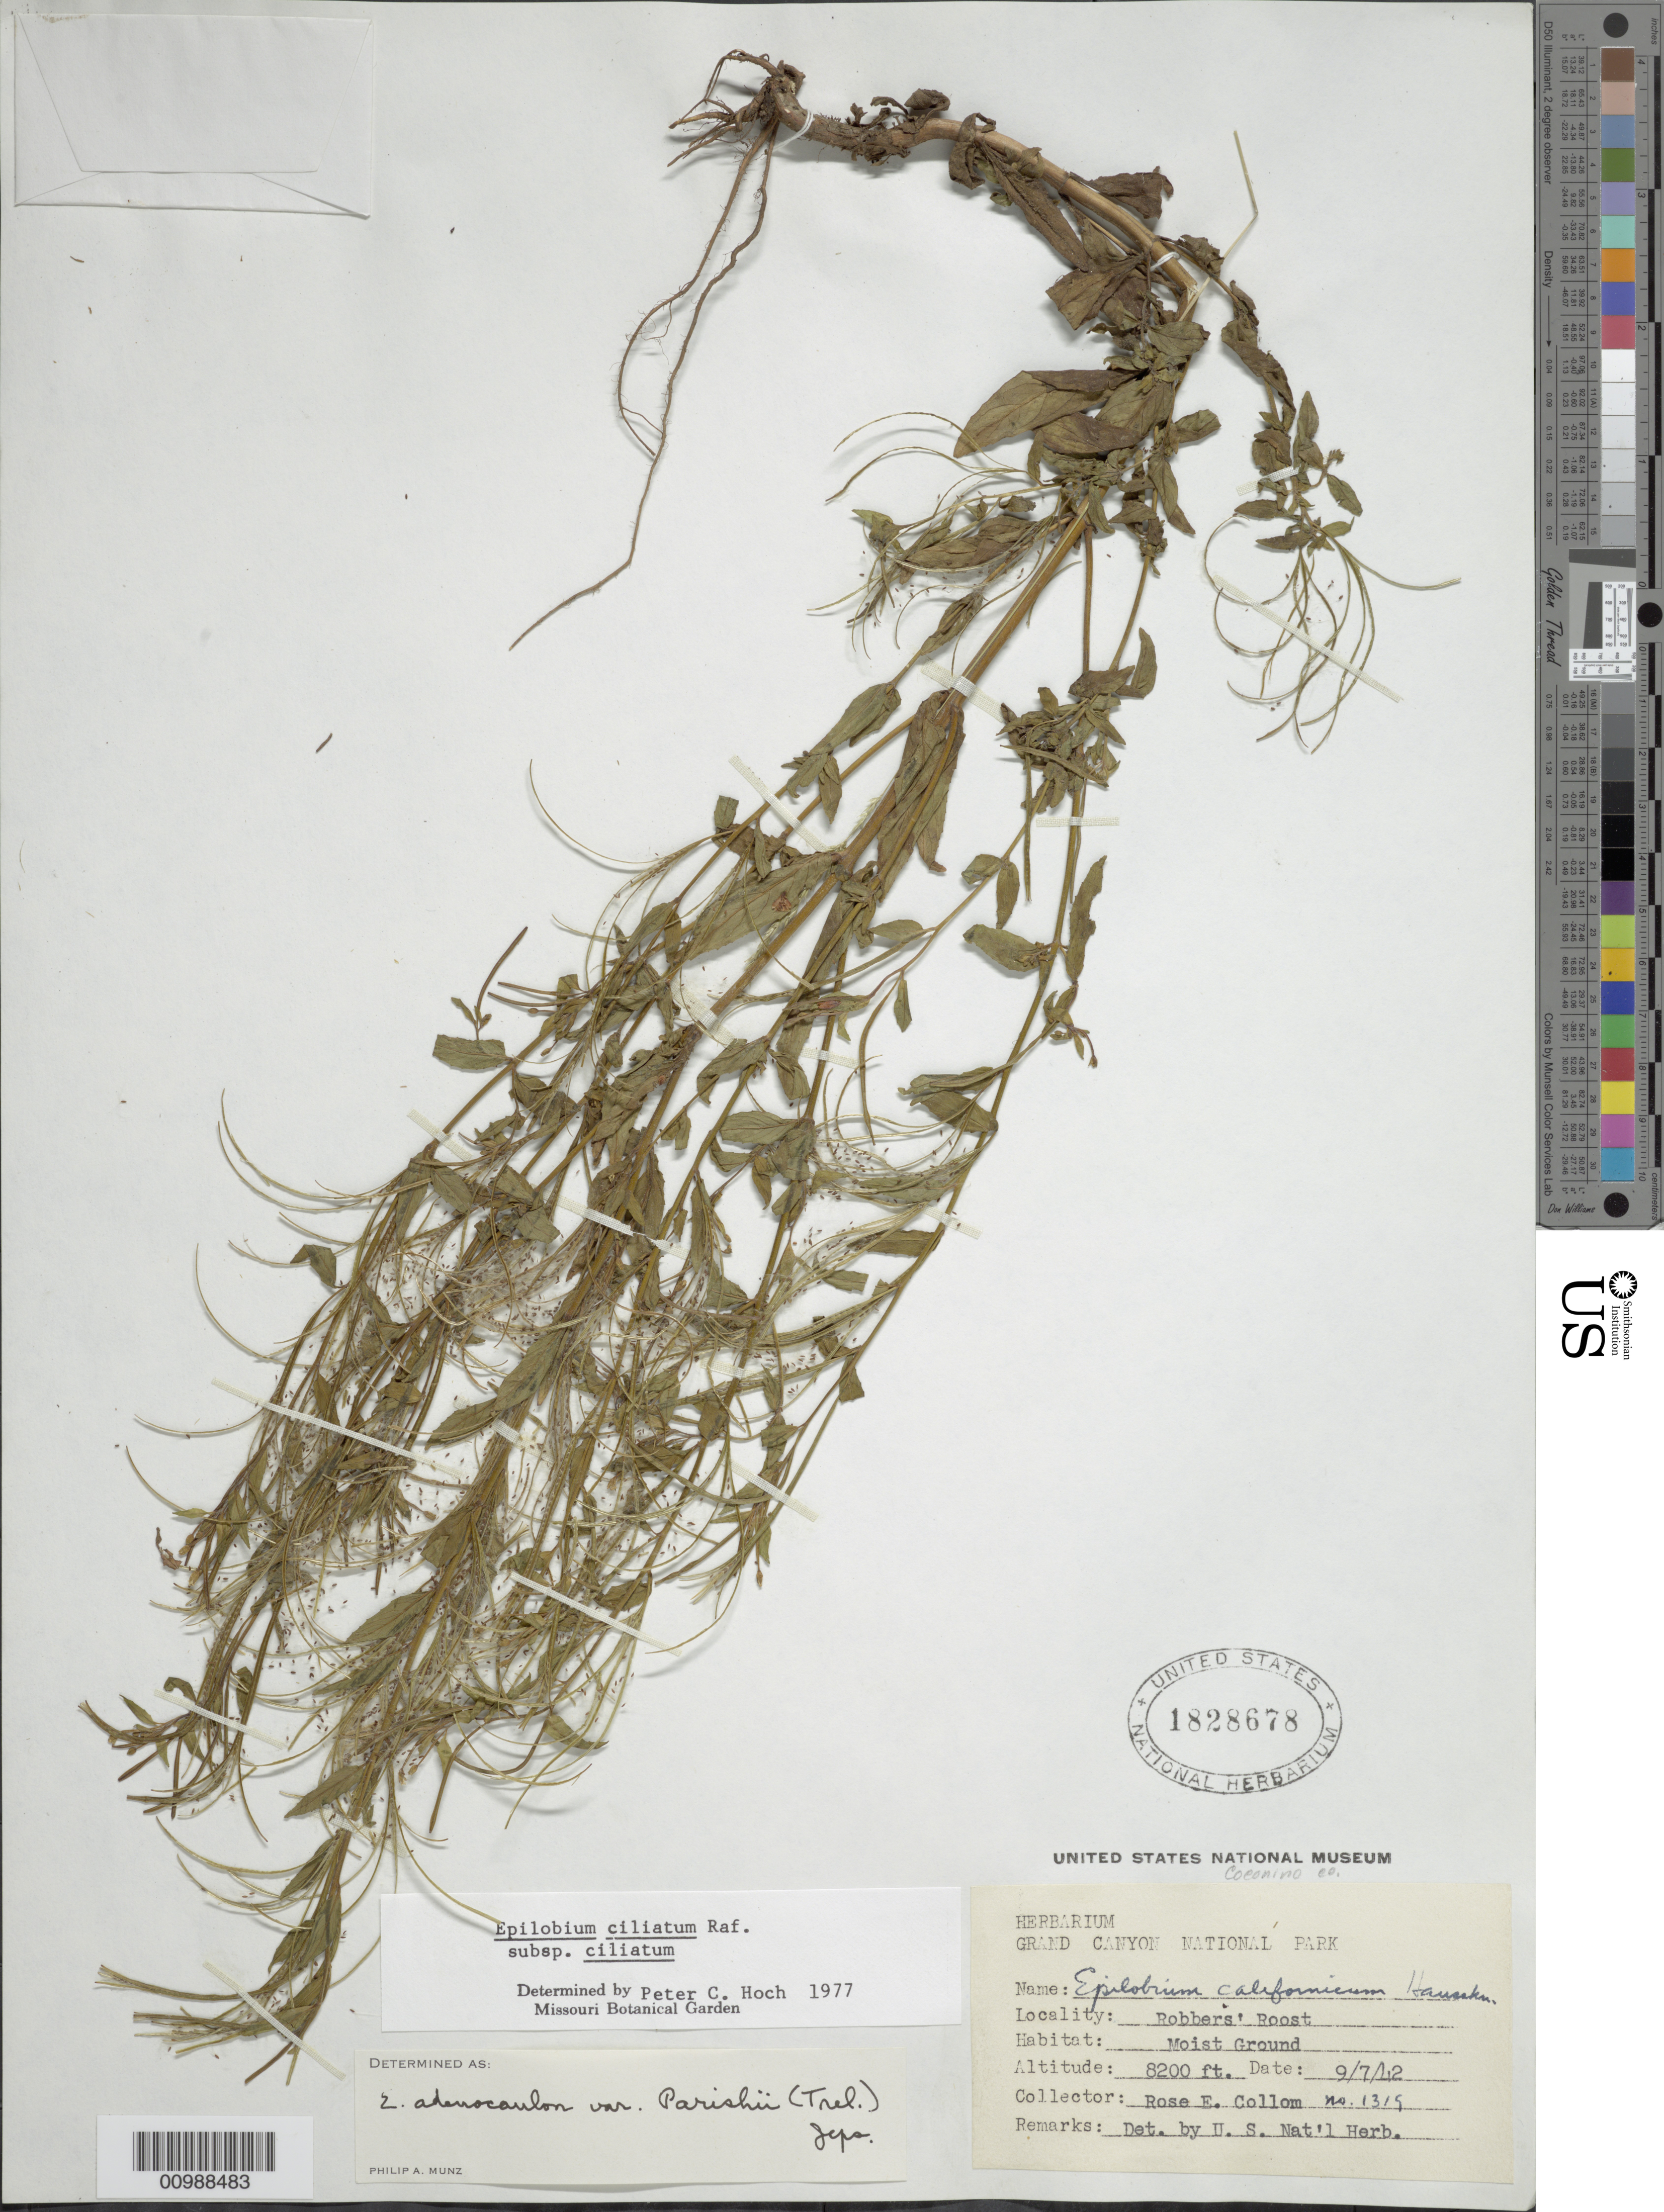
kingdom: Plantae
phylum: Tracheophyta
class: Magnoliopsida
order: Myrtales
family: Onagraceae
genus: Epilobium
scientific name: Epilobium ciliatum subsp. ciliatum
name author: Raf.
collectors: R. E. Collom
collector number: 1319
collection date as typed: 07 Sep 1942 or 09 Jul 1942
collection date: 1942-07-09/1942-09-07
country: United States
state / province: Arizona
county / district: Coconino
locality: Robbers' Roost, moist ground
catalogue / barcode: US 1828678